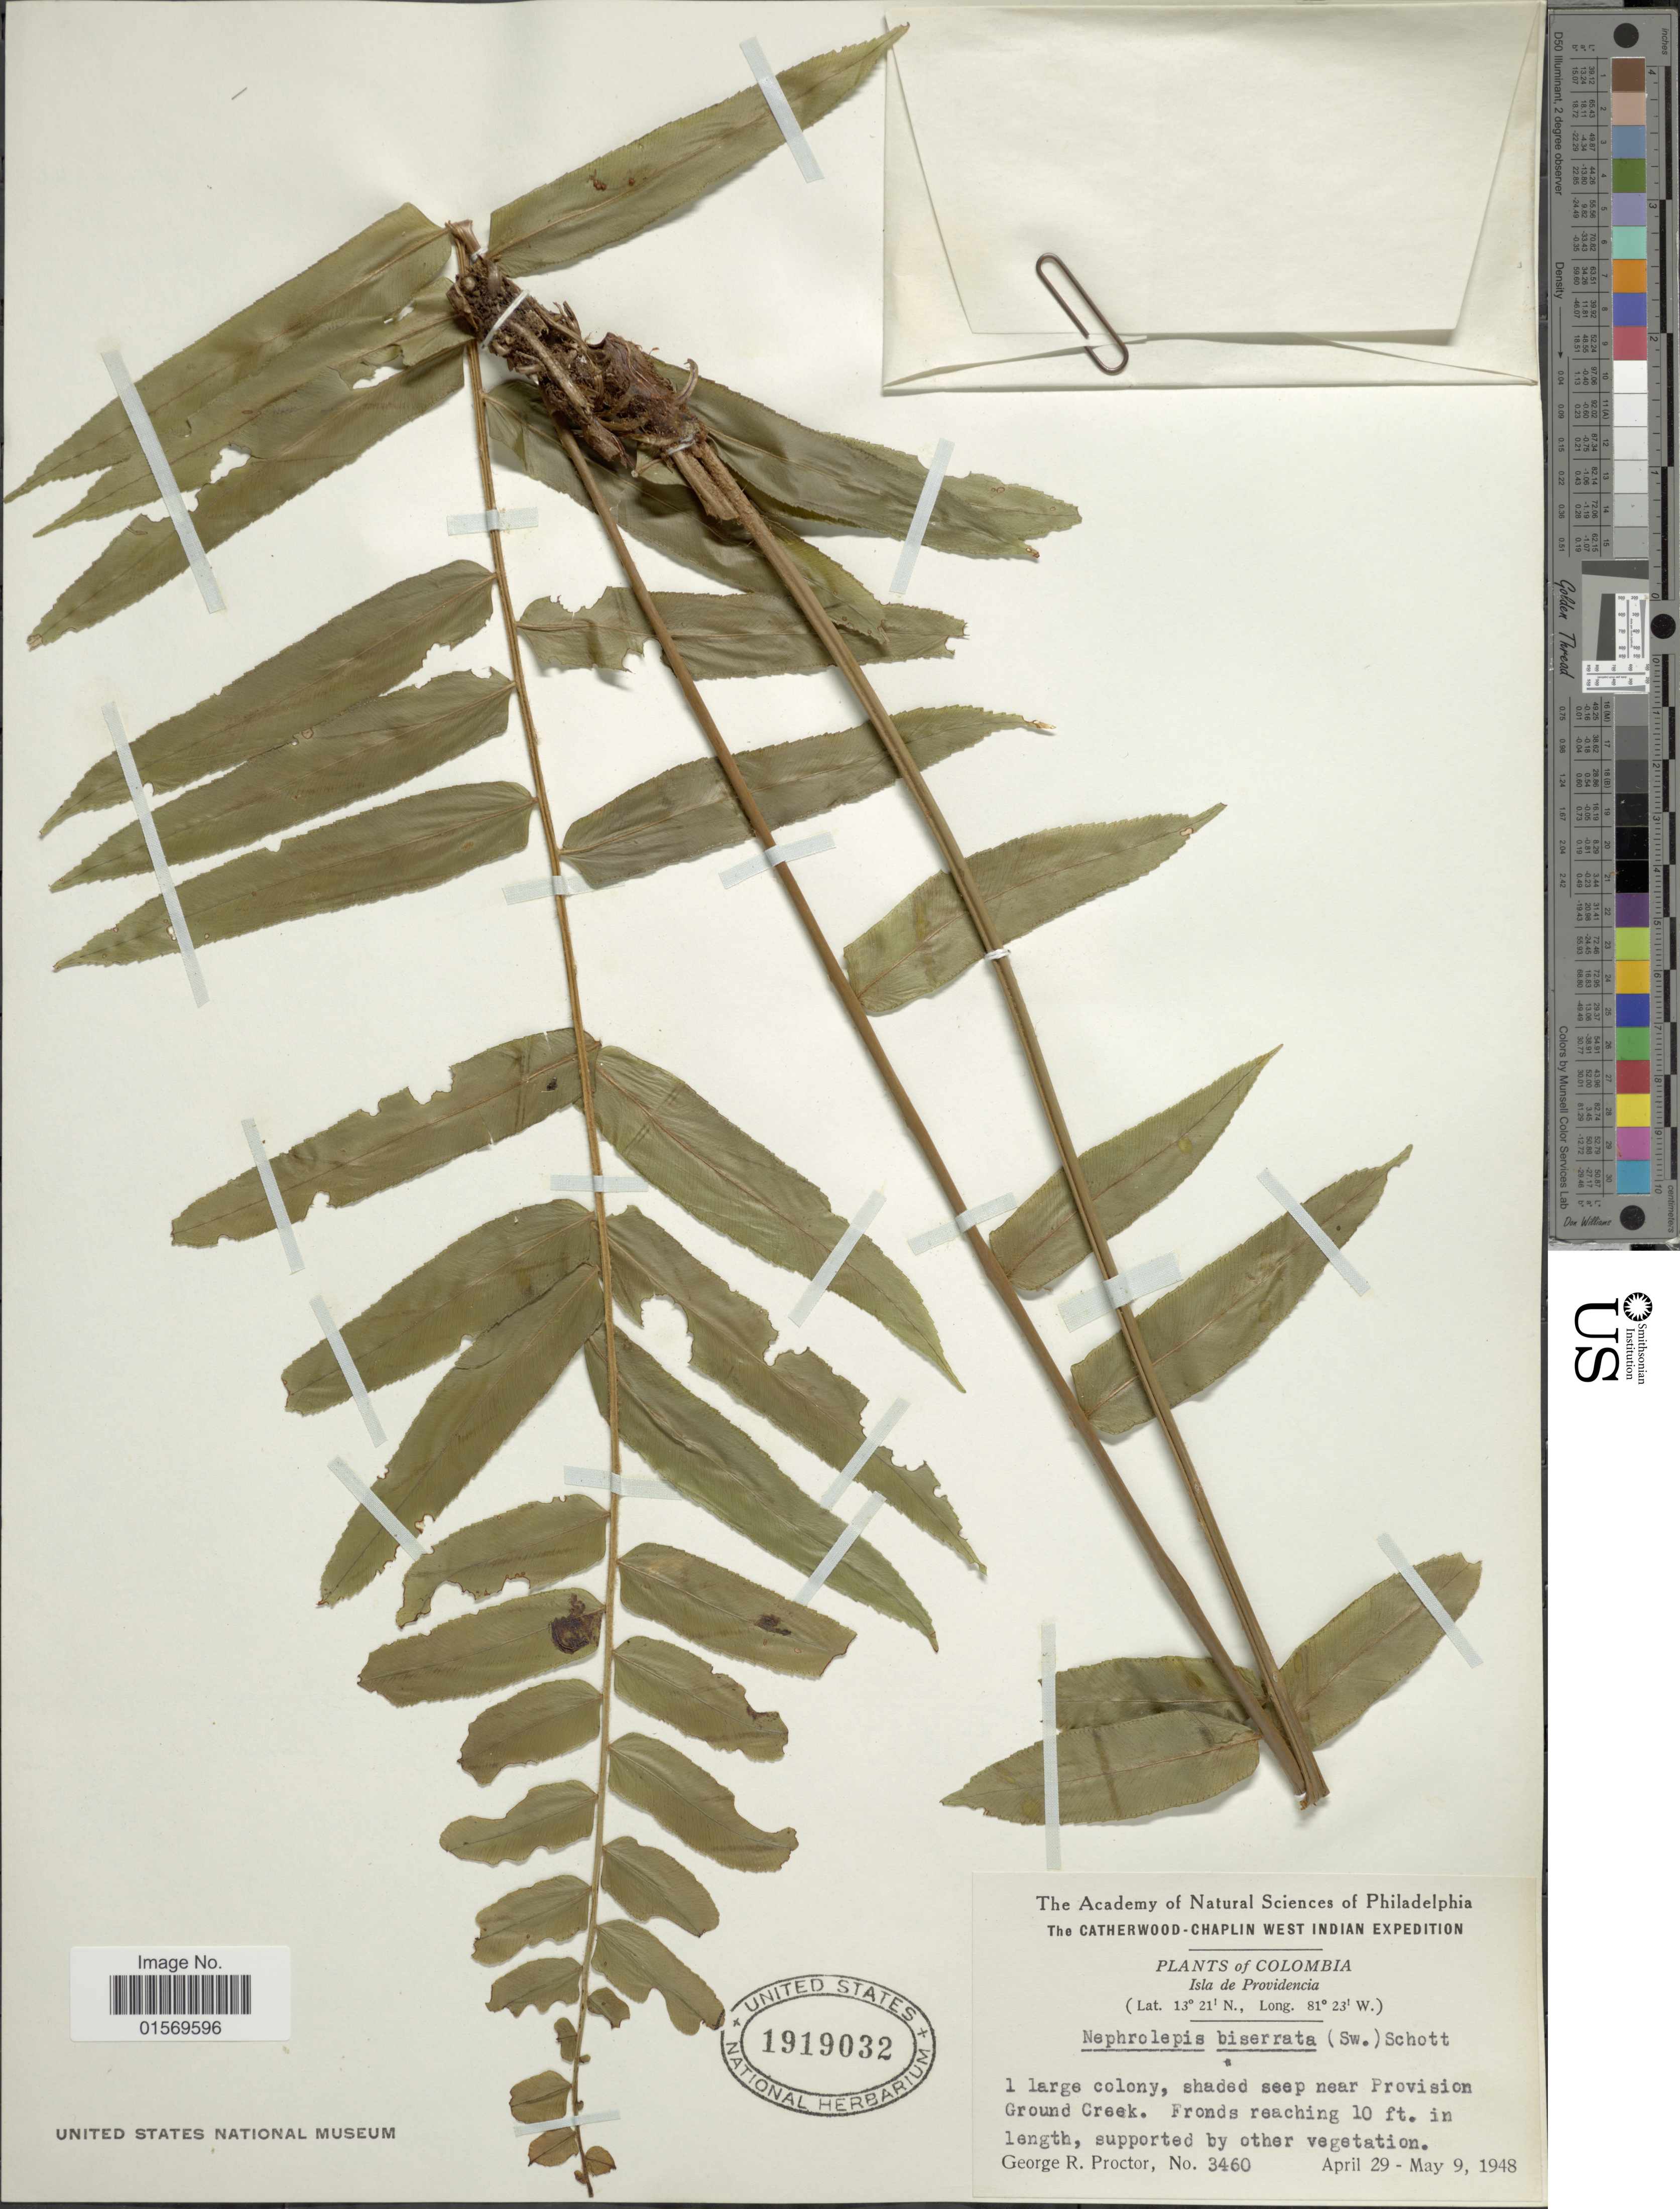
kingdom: Plantae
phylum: Tracheophyta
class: Polypodiopsida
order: Polypodiales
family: Nephrolepidaceae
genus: Nephrolepis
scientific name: Nephrolepis biserrata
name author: (Sw.) Schott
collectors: G. Proctor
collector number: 3460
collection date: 1948-04-29/1948-05-09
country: Colombia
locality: Isla de Providencia, near Provision Ground Creek.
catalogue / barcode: US 1919032